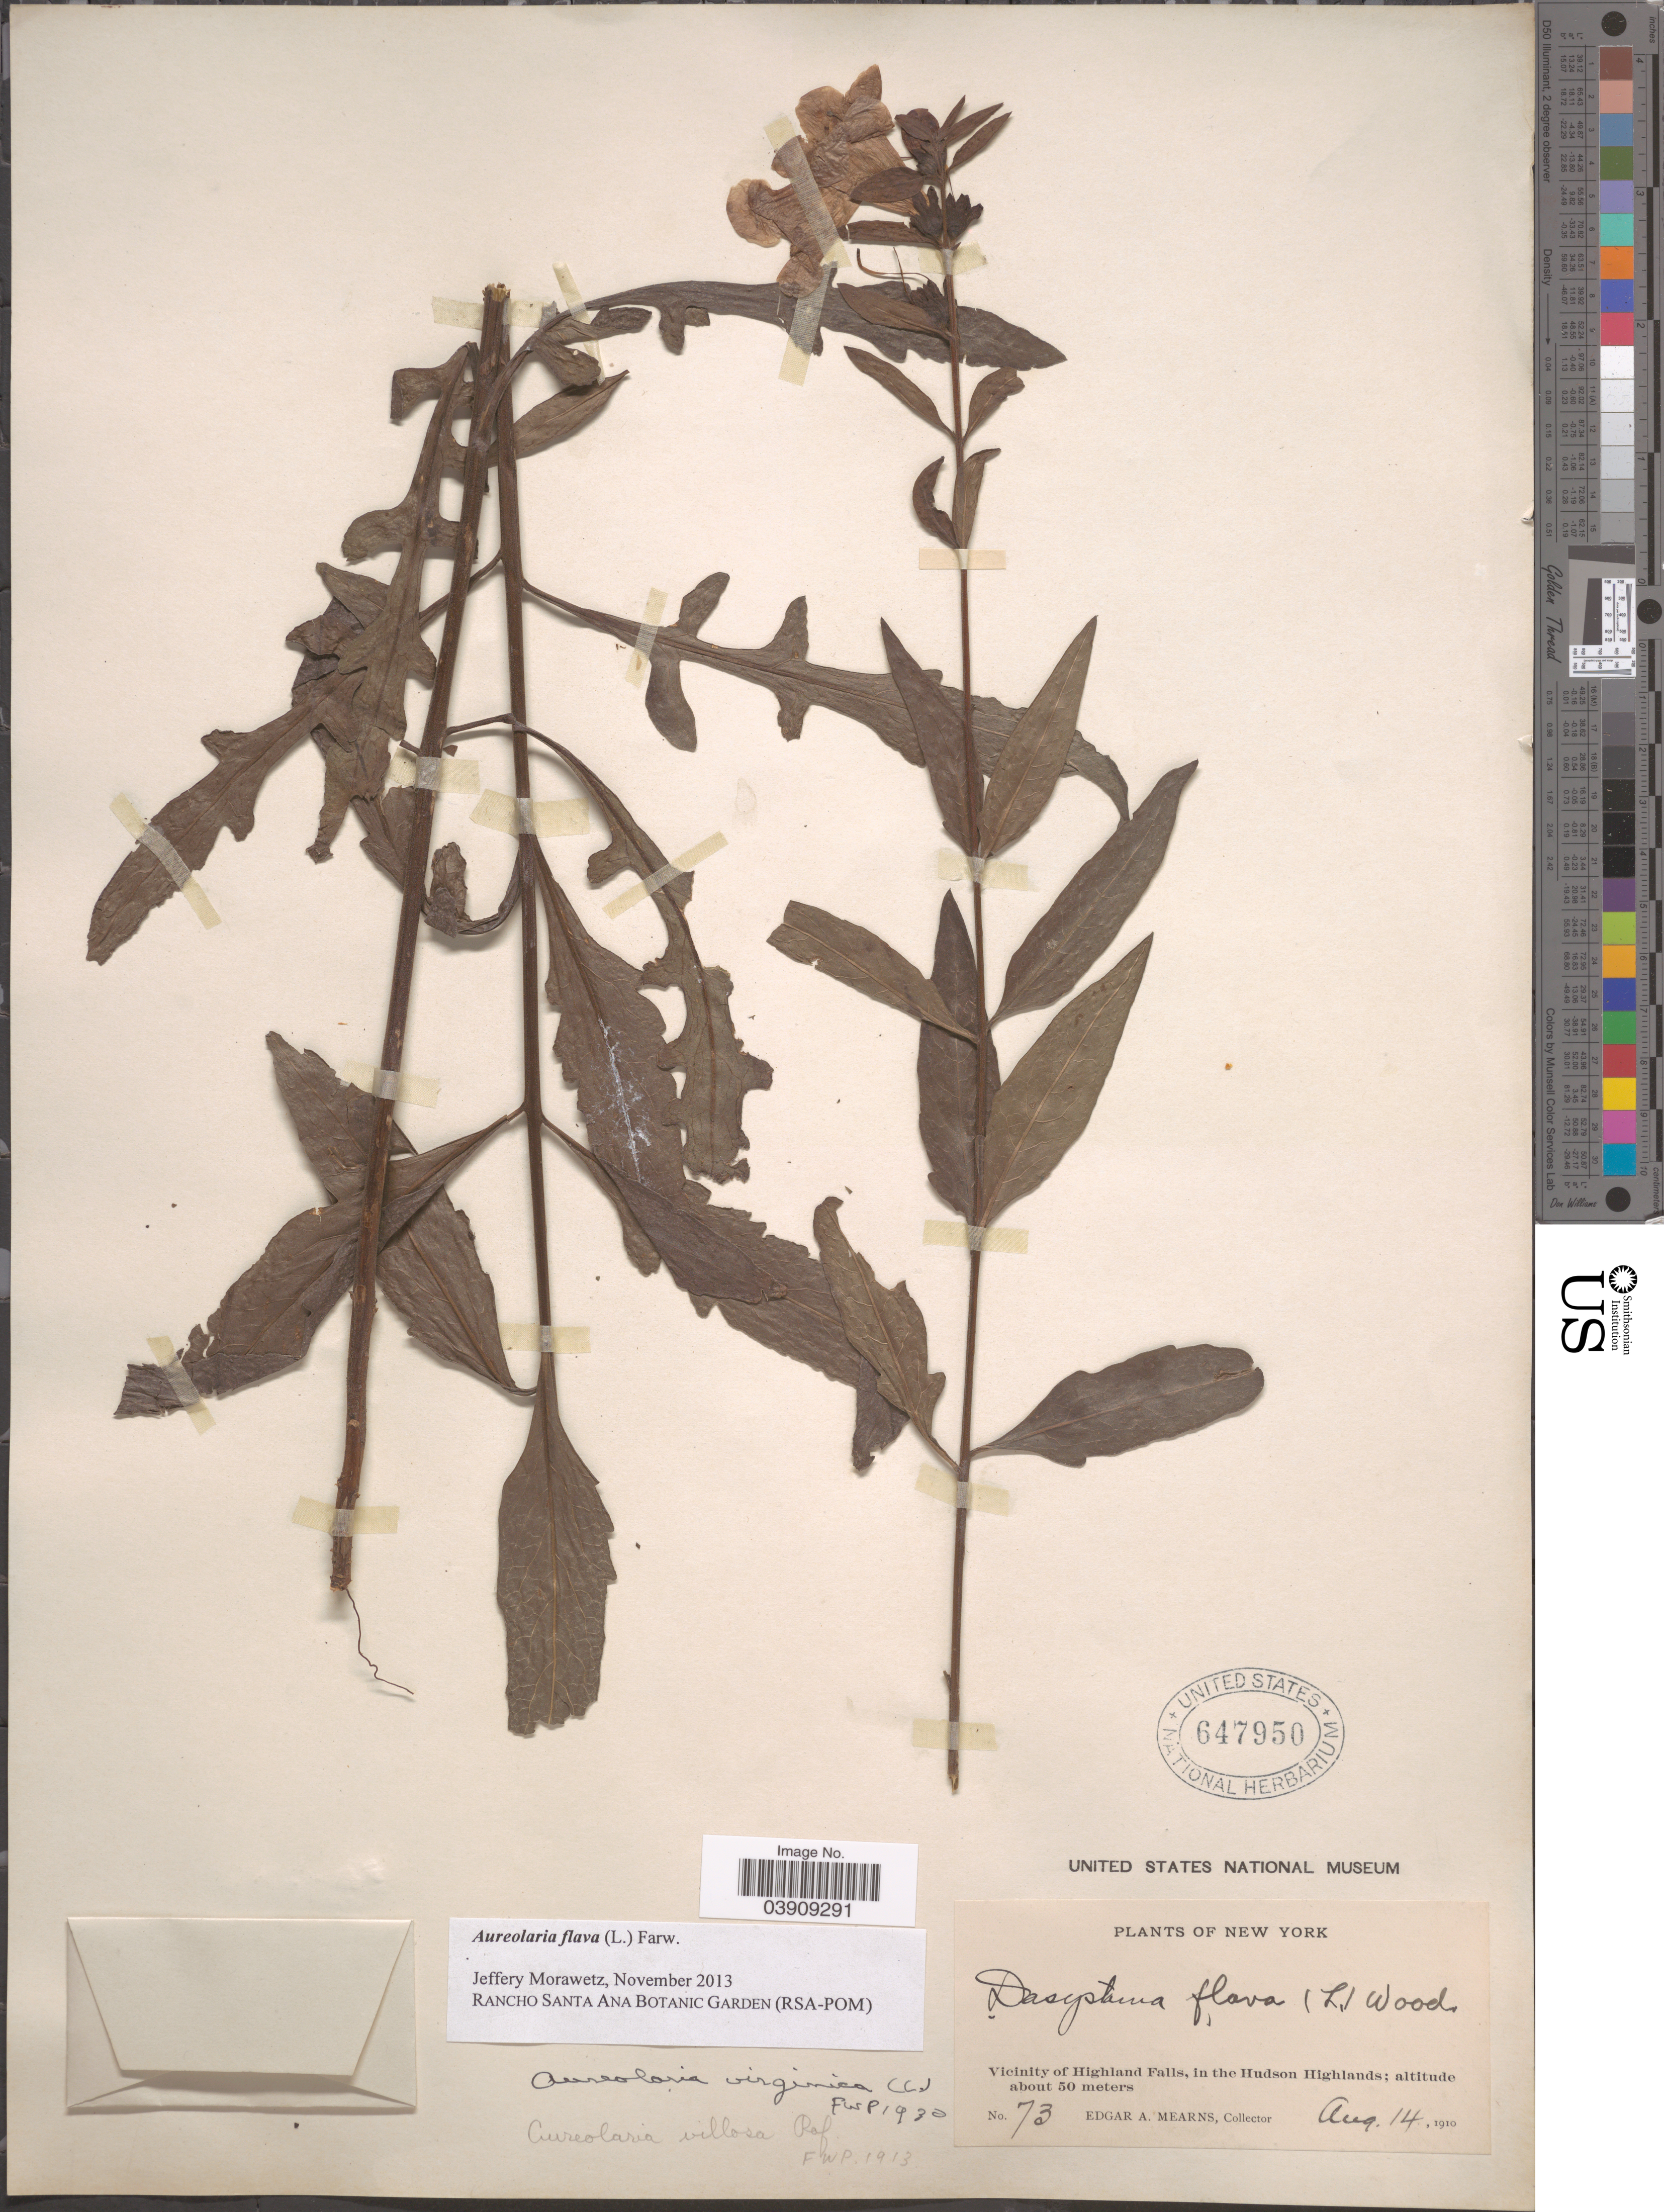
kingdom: Plantae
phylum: Tracheophyta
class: Magnoliopsida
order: Lamiales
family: Orobanchaceae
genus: Aureolaria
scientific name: Aureolaria flava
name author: (L.) Farw.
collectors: E. A. Mearns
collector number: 73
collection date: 1910-08-14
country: United States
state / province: New York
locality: Vicinity of Highland Falls, in the Hudson Highlands.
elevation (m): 50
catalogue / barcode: US 647950